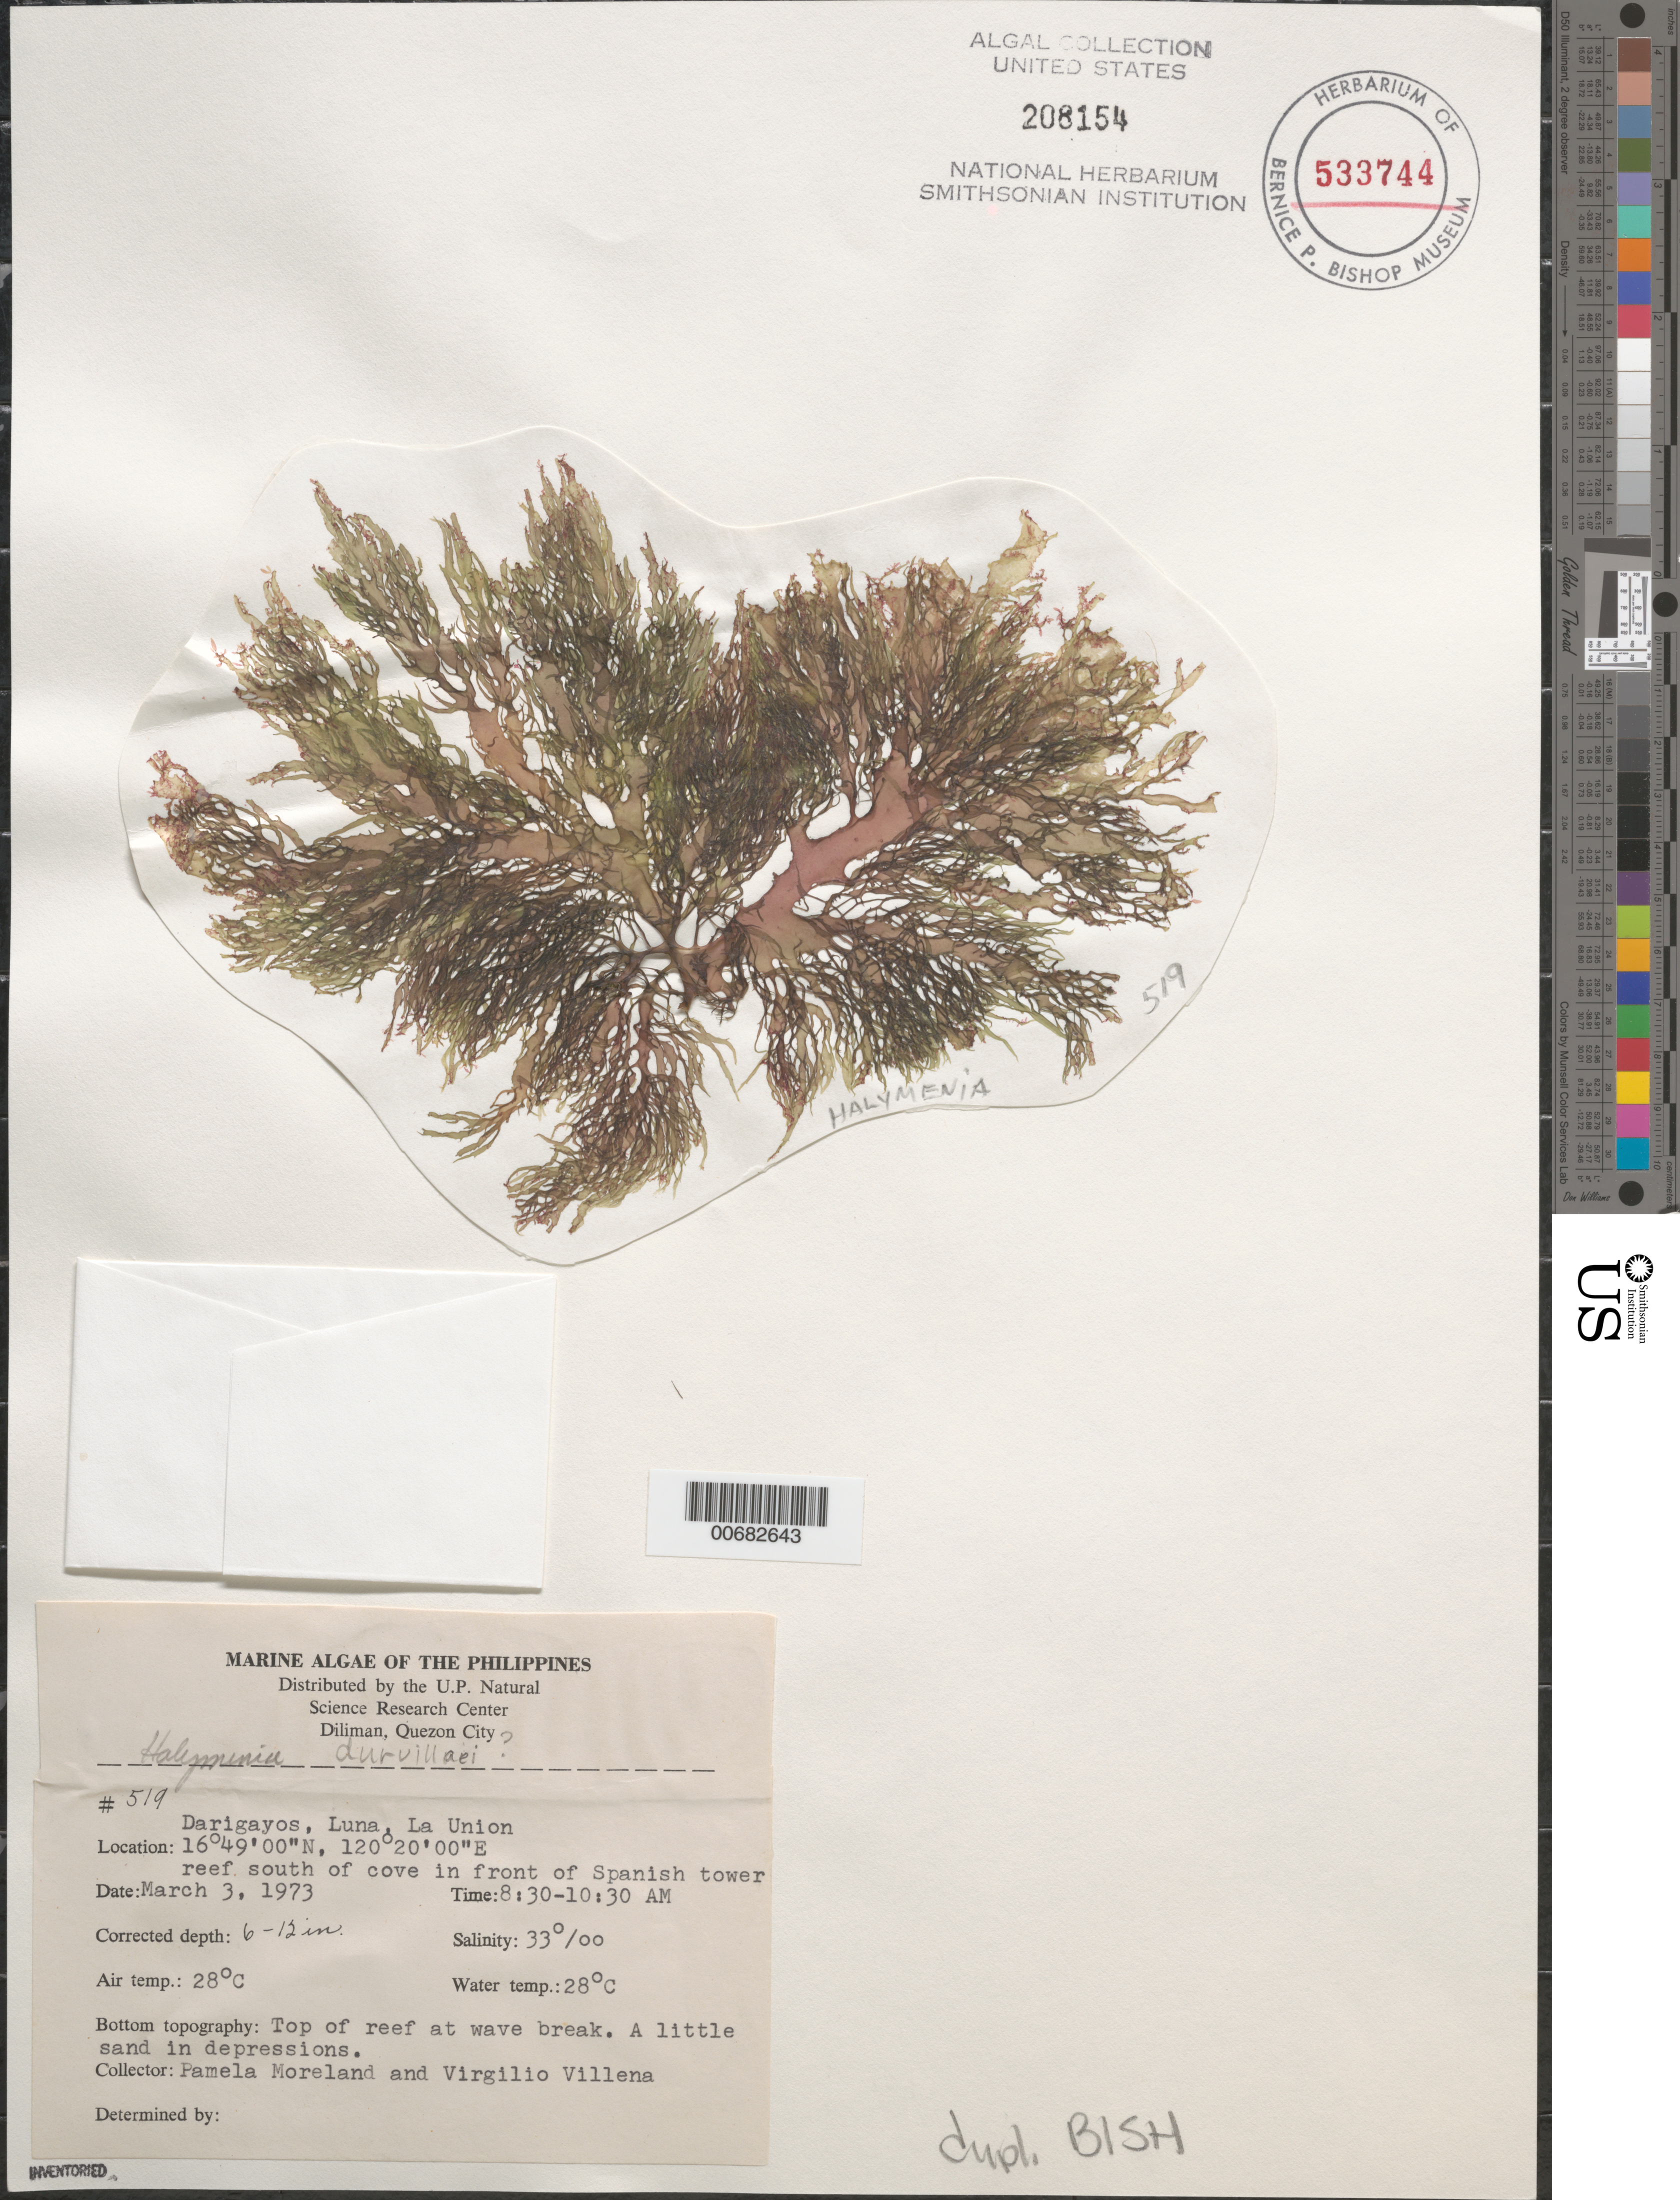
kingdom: Plantae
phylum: Rhodophyta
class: Florideophyceae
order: Halymeniales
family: Halymeniaceae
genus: Halymenia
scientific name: Halymenia durvillaei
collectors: P. Moreland & V. Villena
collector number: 519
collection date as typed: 03 Mar 1973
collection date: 1973-03-03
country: Philippines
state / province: Ilocos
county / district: La Union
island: Luzon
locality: Darigayos, Luna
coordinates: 16 49' 00" N, 120 20' 00" E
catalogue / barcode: US 208154